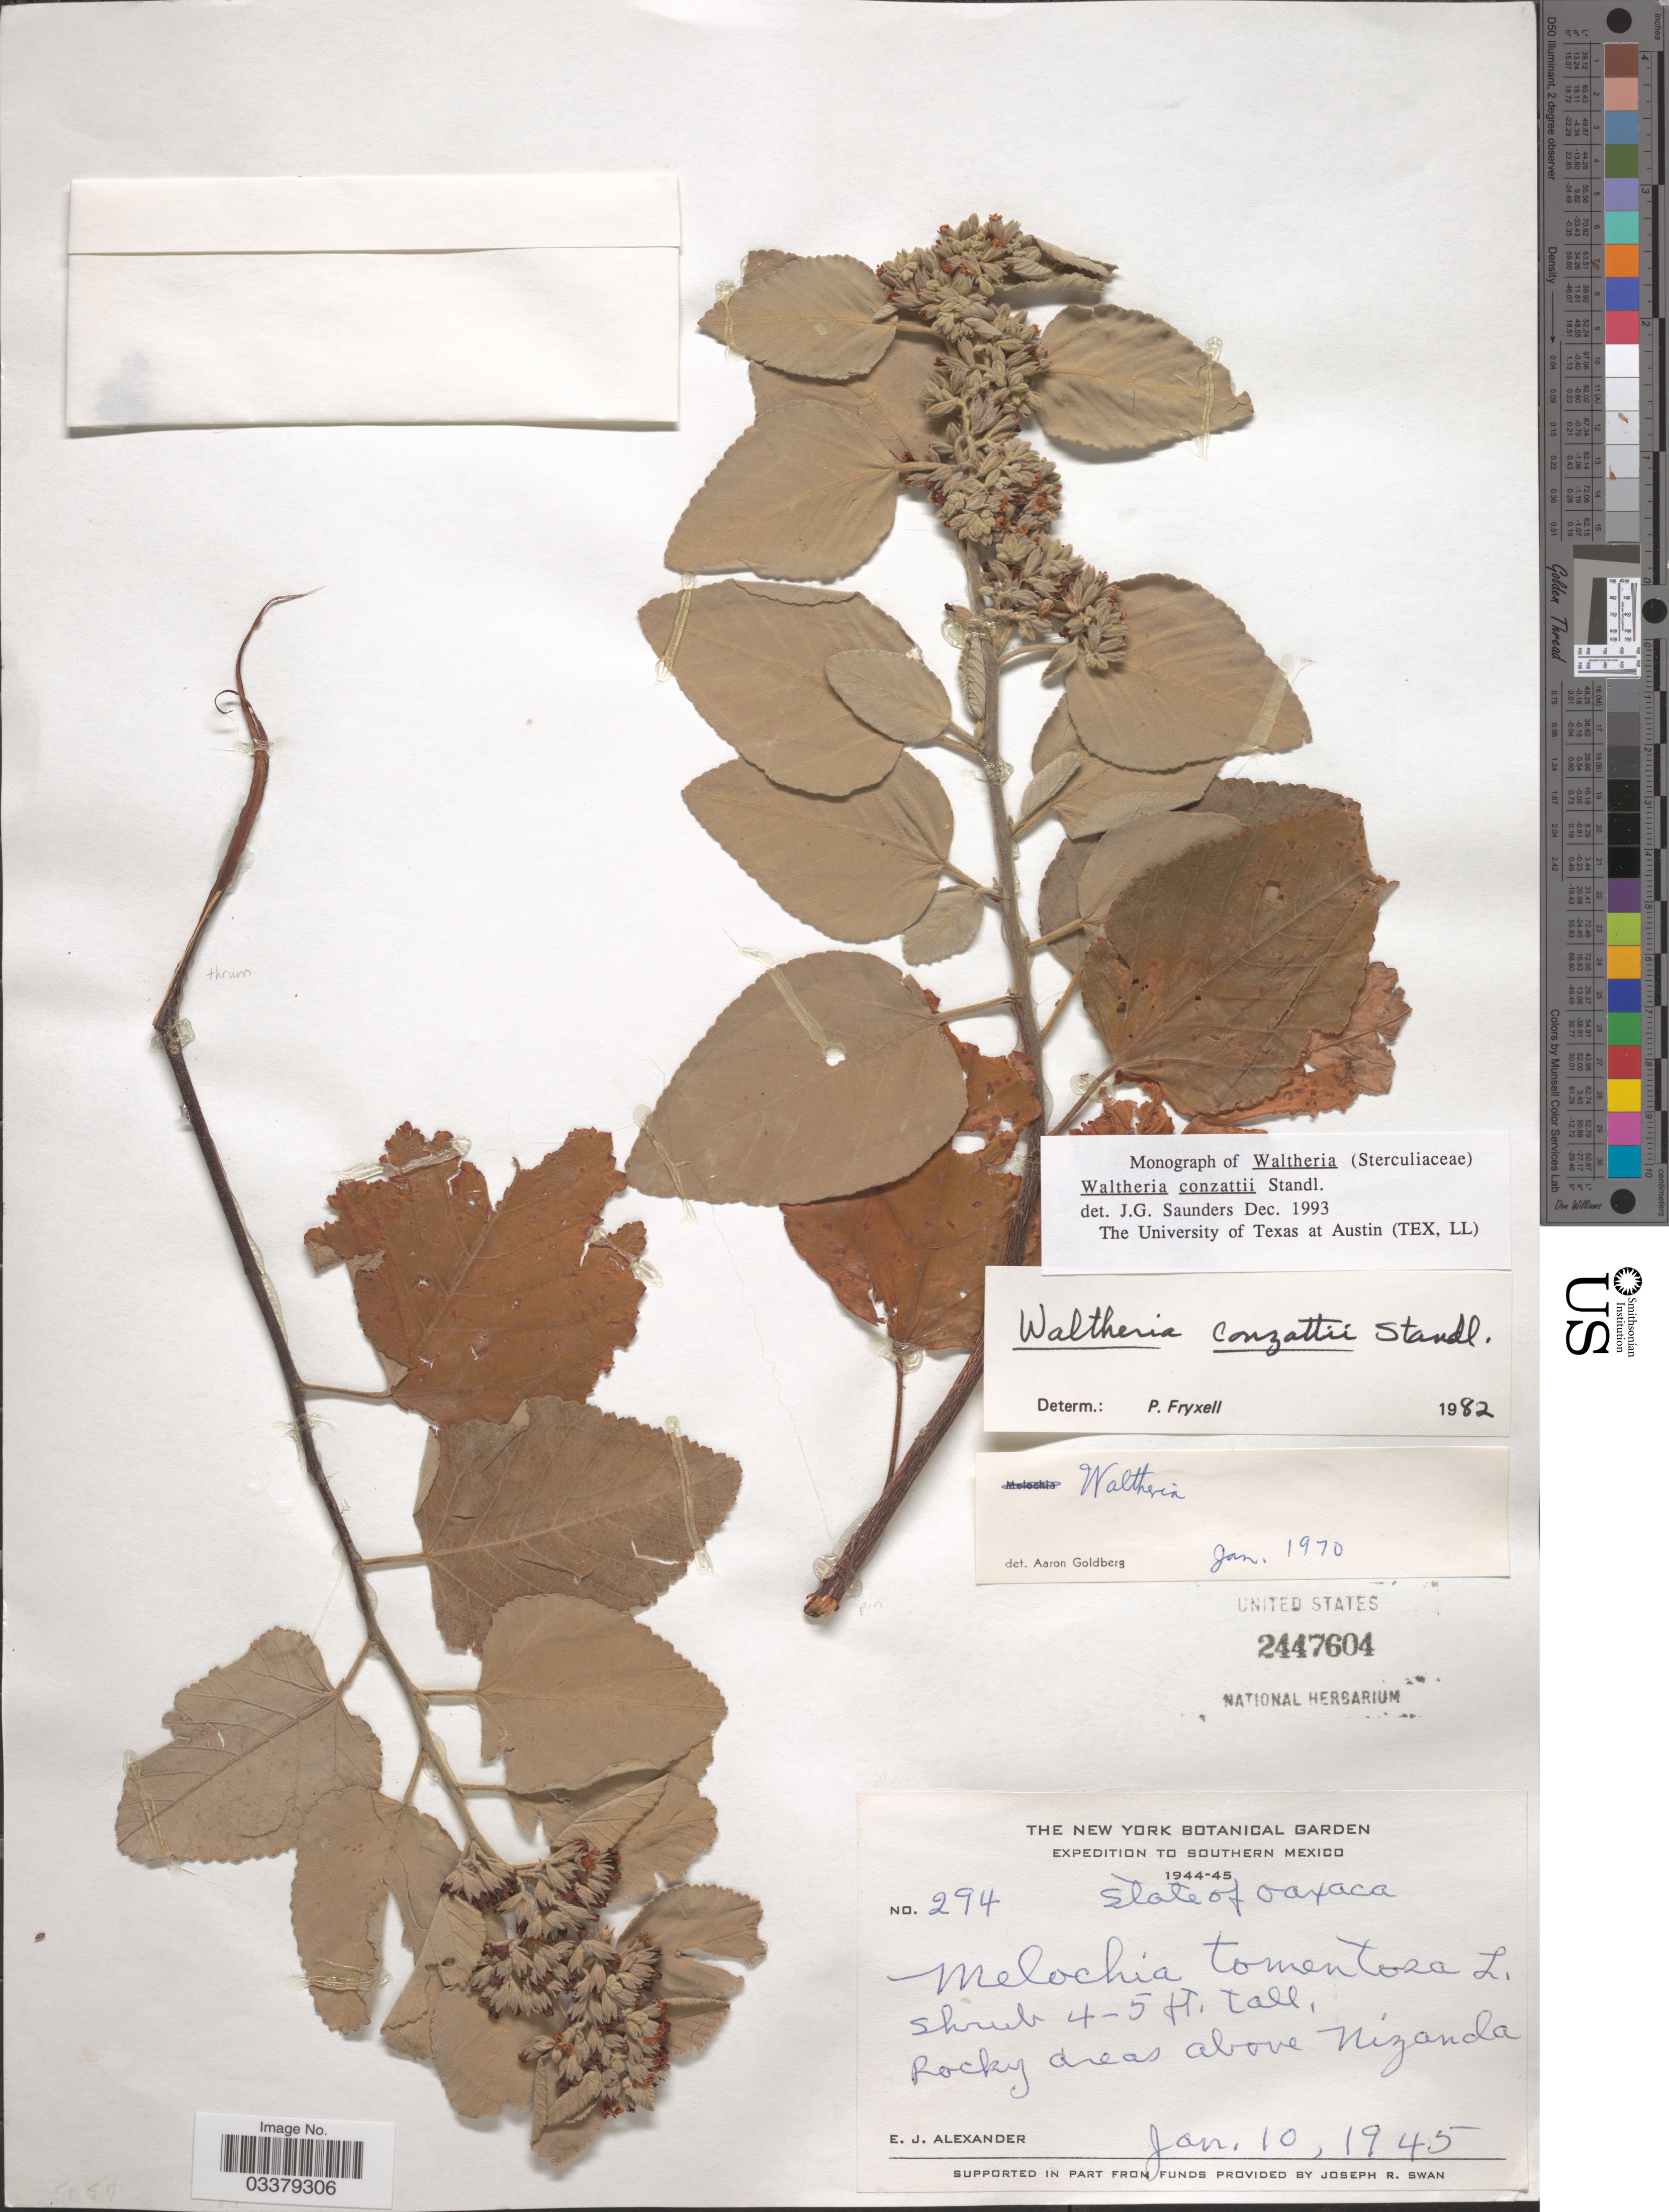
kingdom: Plantae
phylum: Tracheophyta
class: Magnoliopsida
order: Malvales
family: Malvaceae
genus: Waltheria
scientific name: Waltheria conzattii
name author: Standl.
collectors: E. J. Alexander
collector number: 294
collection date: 1945-01-10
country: Mexico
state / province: Oaxaca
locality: Southern Mexico. Rocky areas above Nizanda.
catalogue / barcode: US 2447604